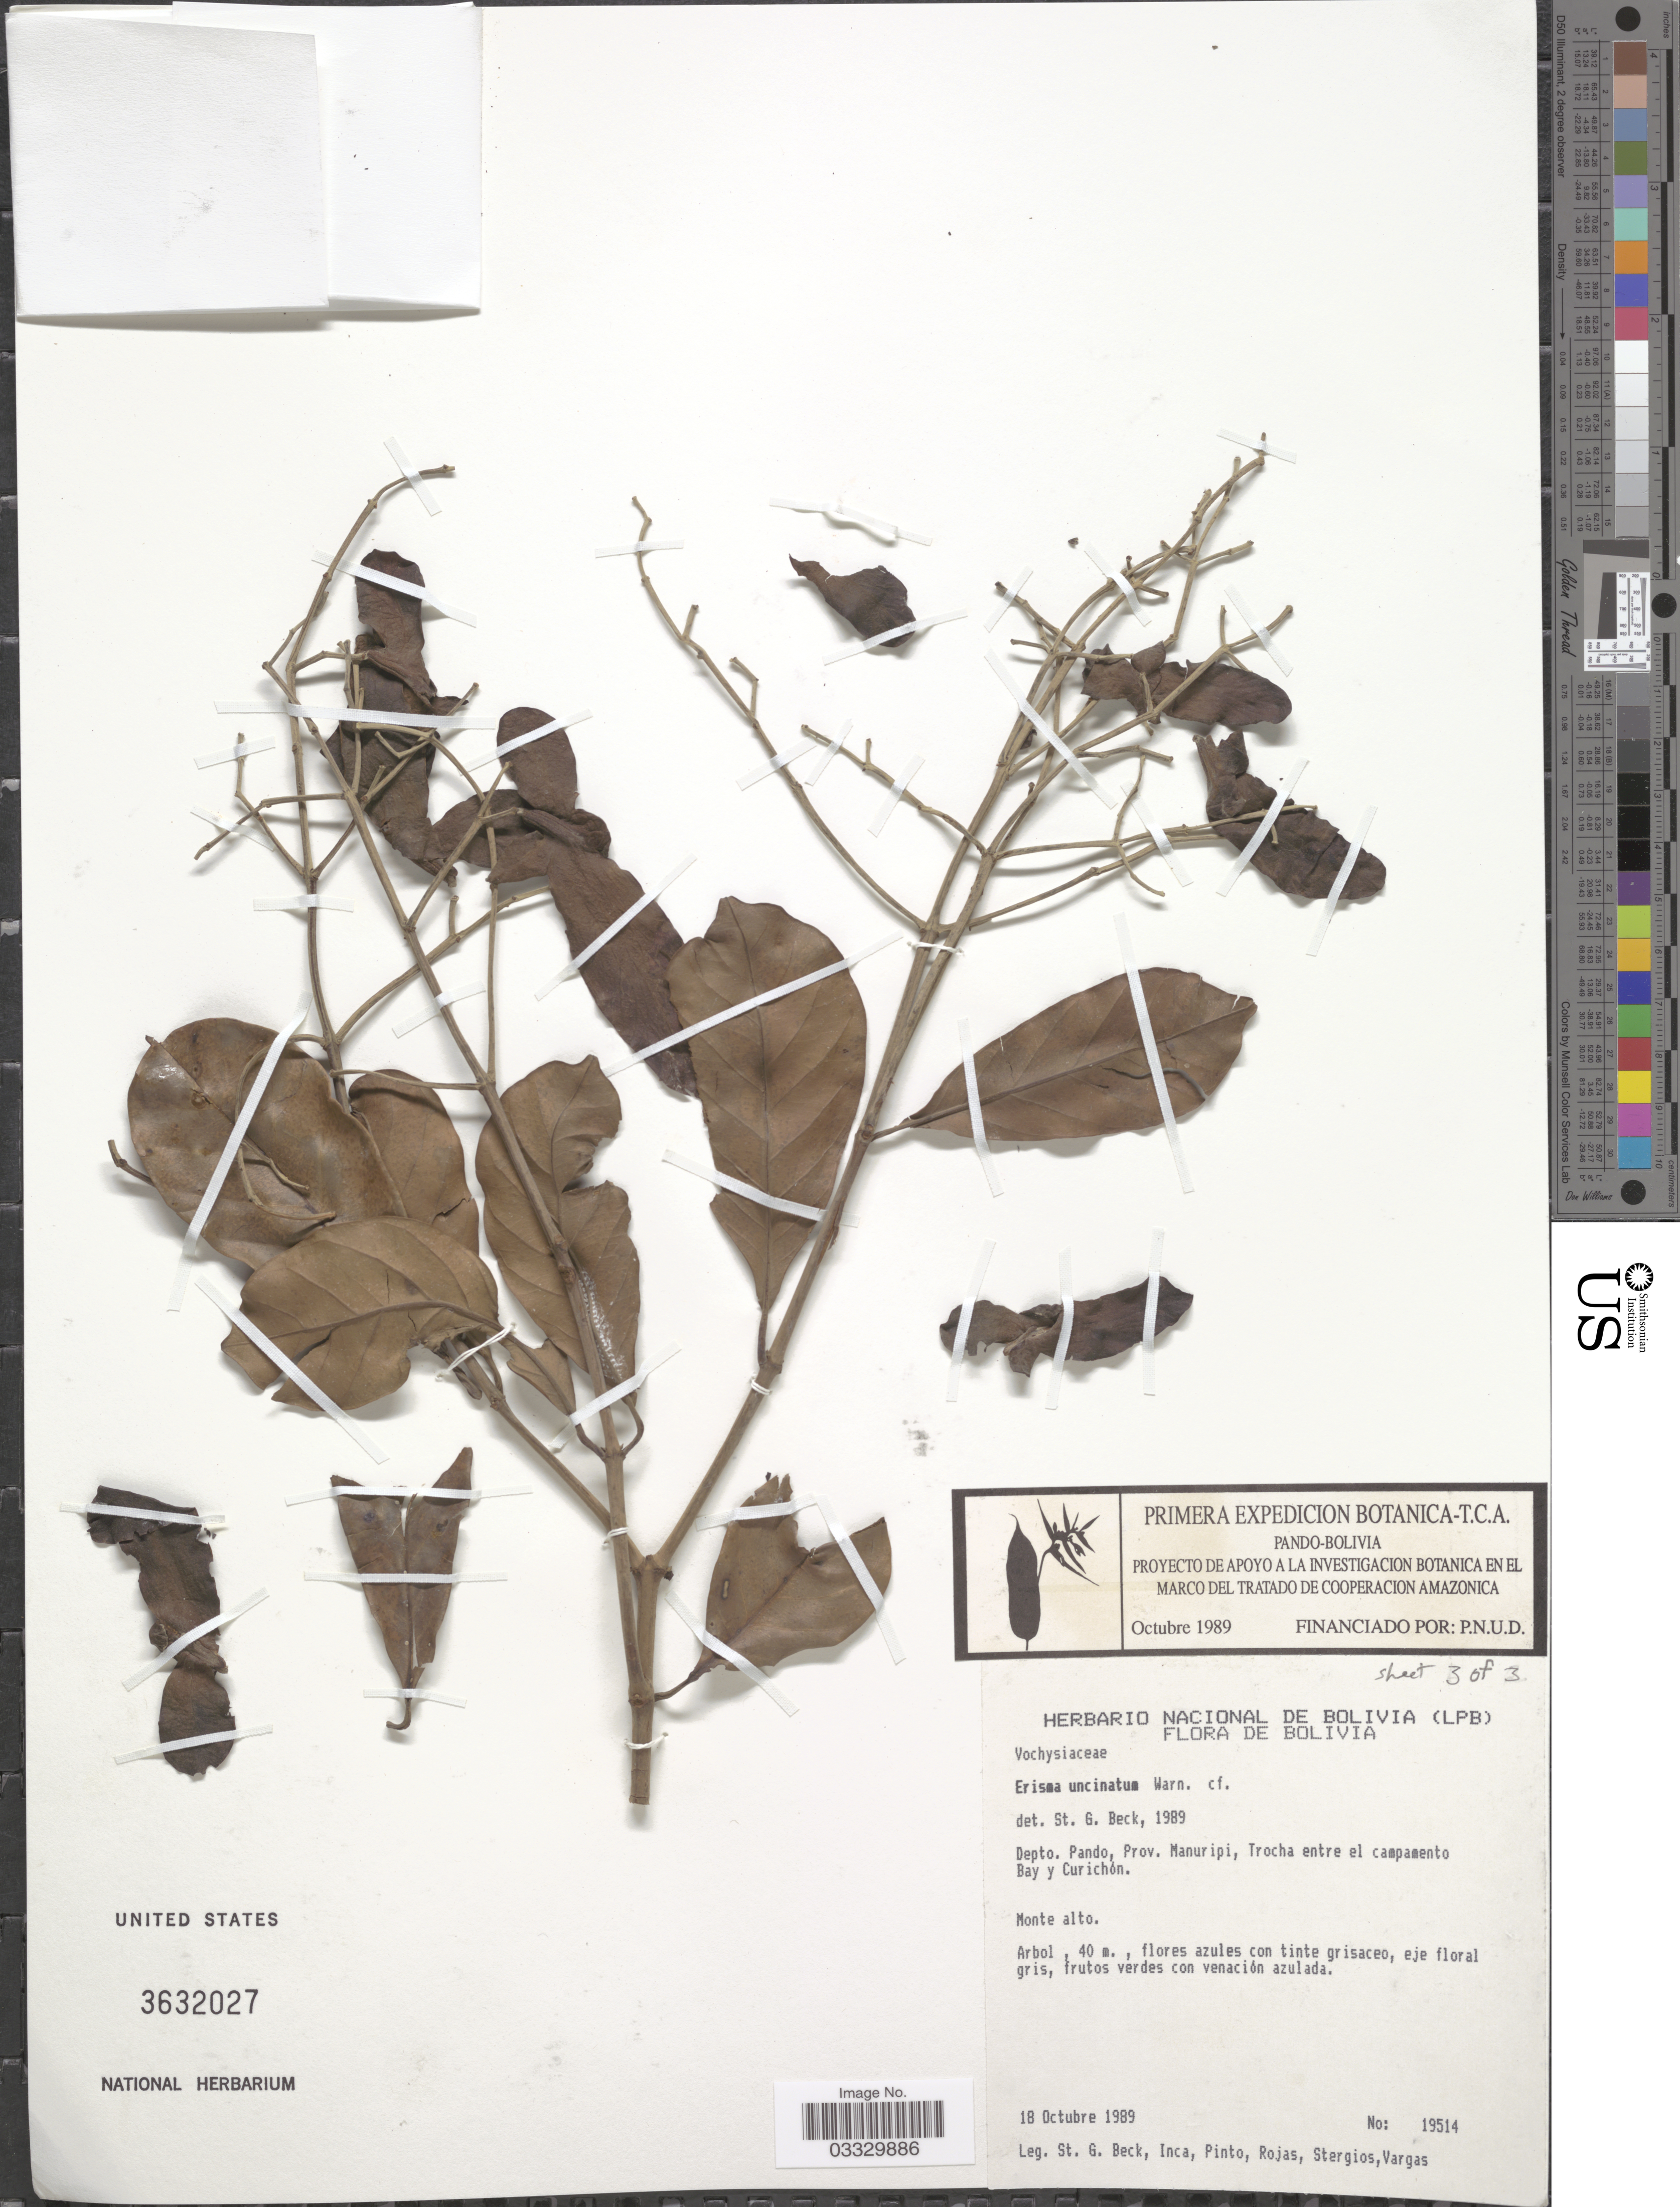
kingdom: Plantae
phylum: Tracheophyta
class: Magnoliopsida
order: Myrtales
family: Vochysiaceae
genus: Erisma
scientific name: Erisma uncinatum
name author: Warm.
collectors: S. G. Beck, -. Inca, Pinto, --, Rojas, -- & et al.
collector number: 19514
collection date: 1989-10-18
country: Bolivia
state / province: Pando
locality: Depto. Pando, Prov. Manuripi, Trocha entre el campamento Bay y Curichón.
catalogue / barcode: US 3632027